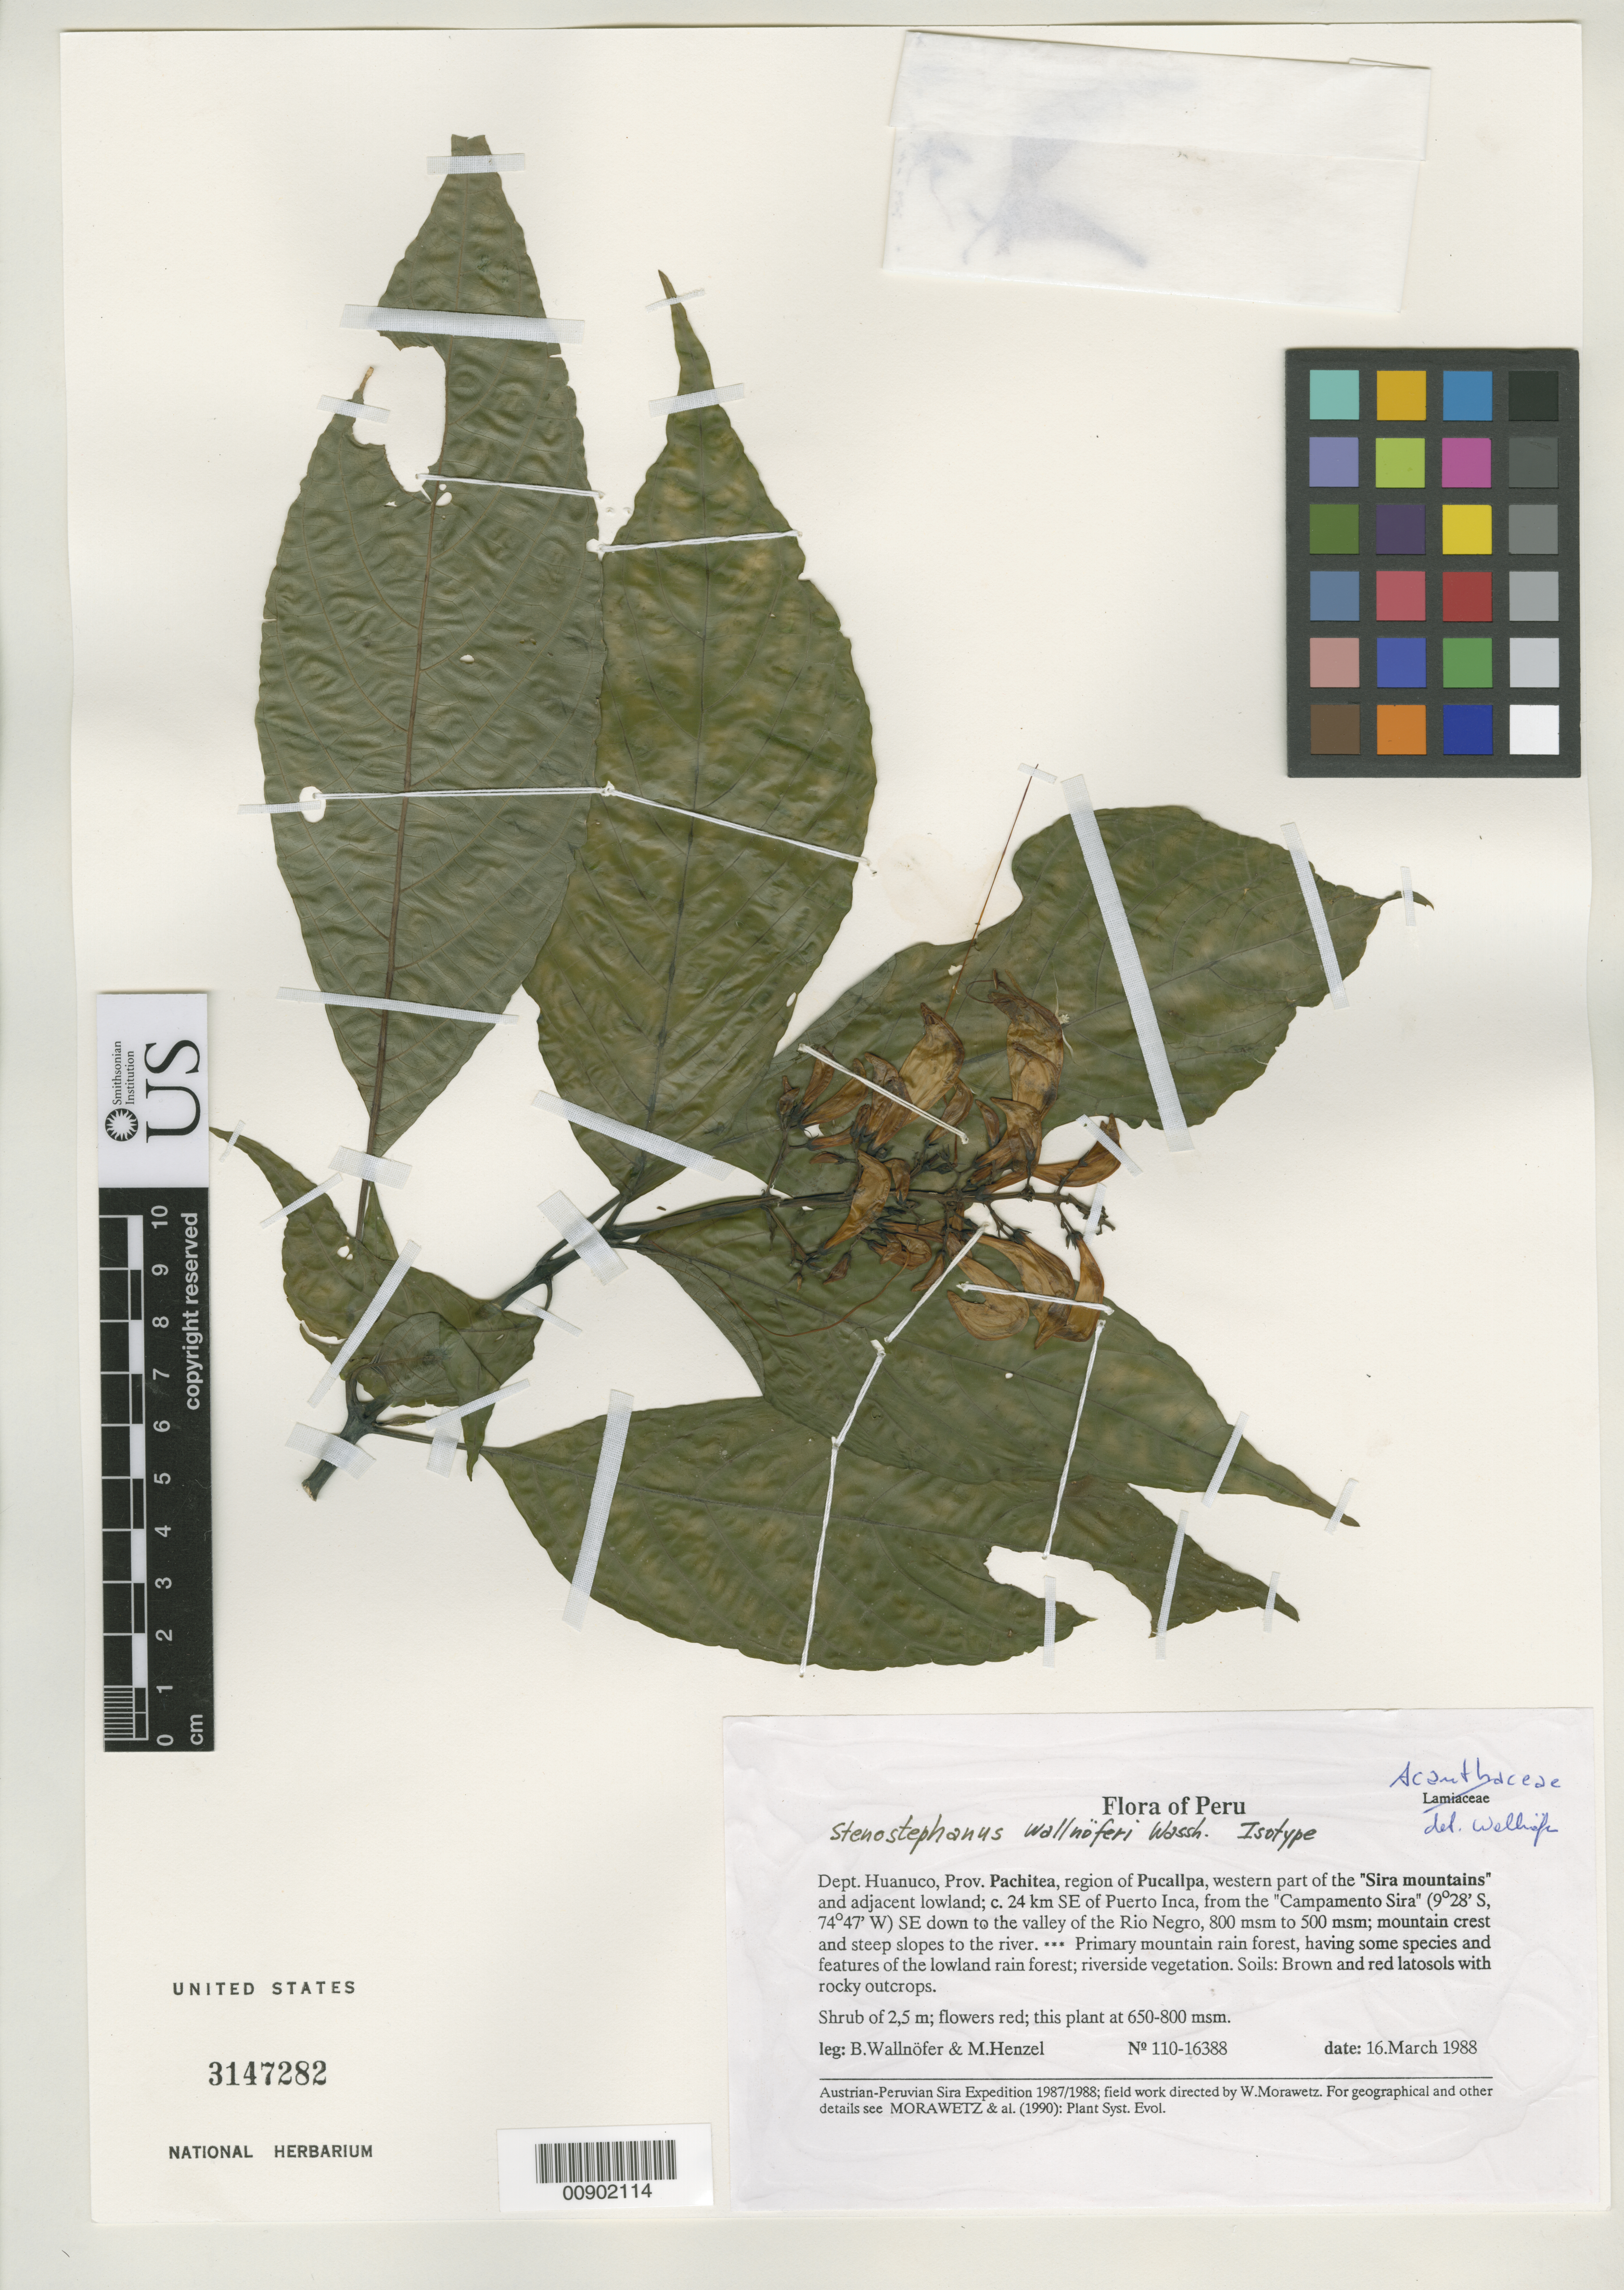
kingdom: Plantae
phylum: Tracheophyta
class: Magnoliopsida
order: Lamiales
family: Acanthaceae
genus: Stenostephanus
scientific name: Stenostephanus wallnoeferi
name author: Wassh.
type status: Isotype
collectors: B. Wallnöfer & M. Henzel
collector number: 110-16388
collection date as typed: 16 Mar 1988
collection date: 1988-03-16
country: Peru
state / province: Huánuco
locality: Dept. Huanuco, Prov. Pachitea, region of Pucallpa, western part of the "Sira mountains" and adjacent lowland; c. 24 km SE of Puerto Inca, from the "Campamento Sira" SE down to the valley of the Rio Negro, mountain crest and steep slopes to the river.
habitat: Primary mountain rain forest, having some species and features of the lowland rain forest; riverside vegetation. Soils: brown and red latosols witih rocky outcrops.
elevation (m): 500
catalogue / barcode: US 3147282